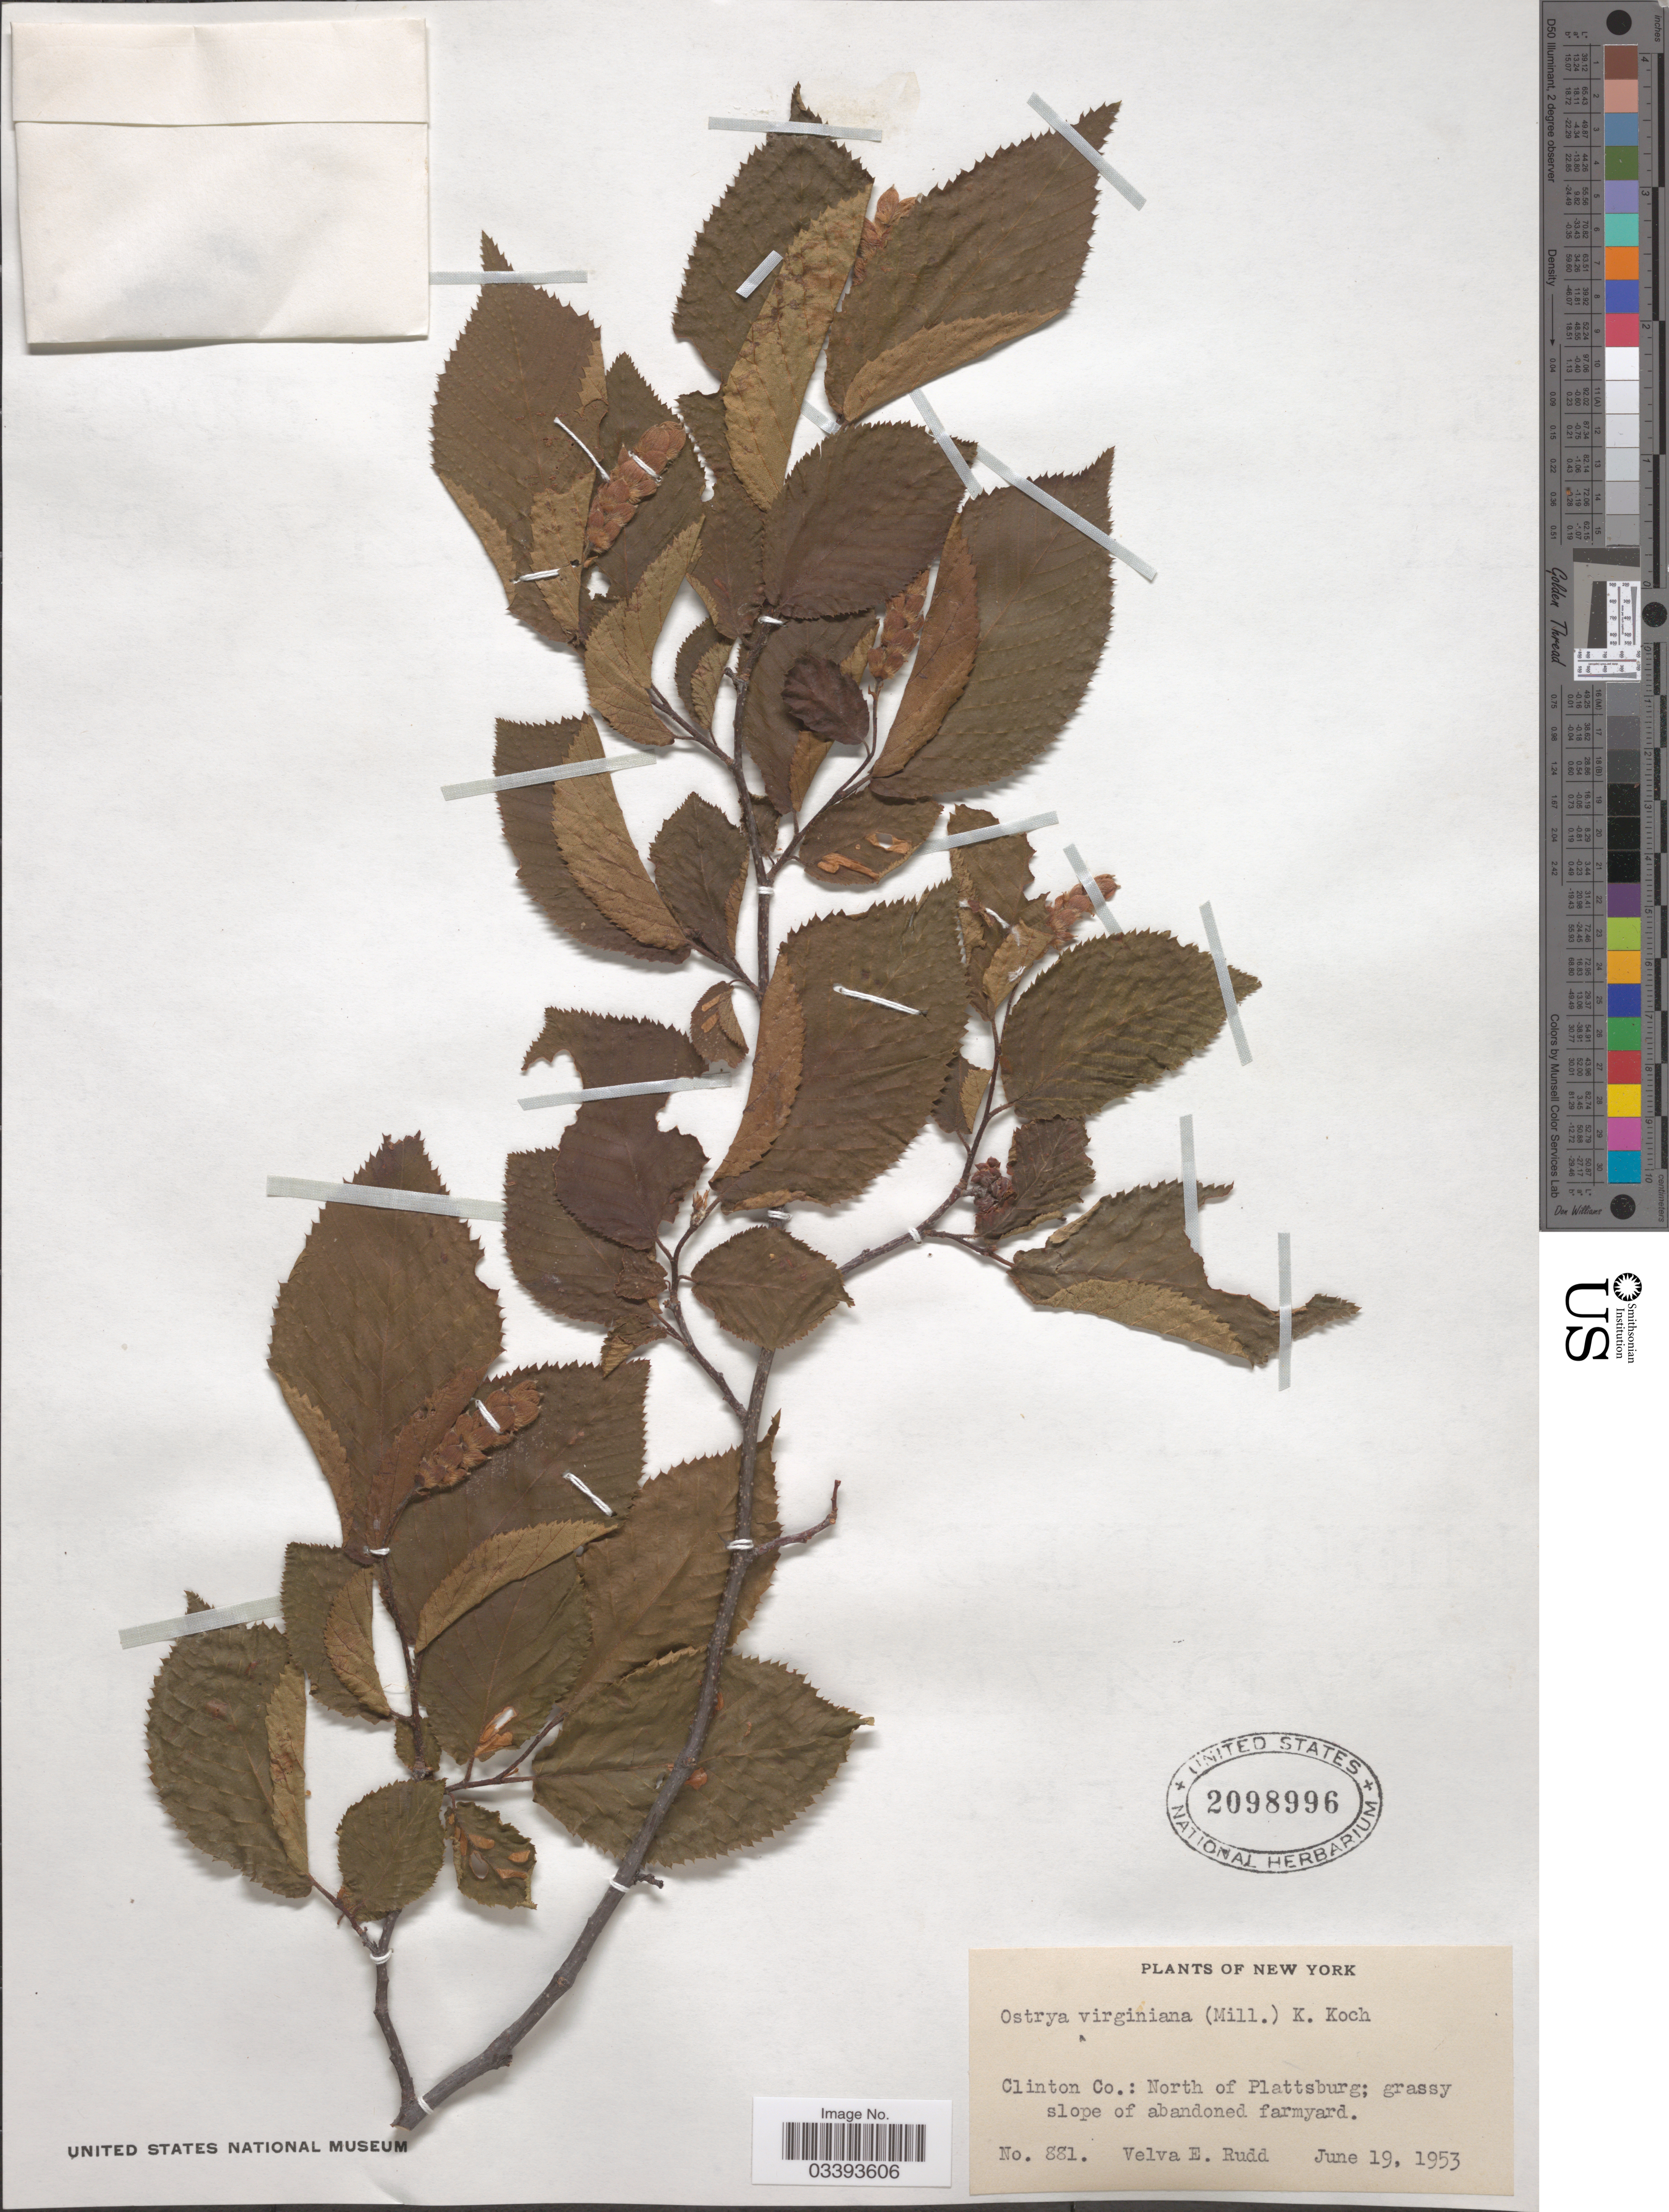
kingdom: Plantae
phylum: Tracheophyta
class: Magnoliopsida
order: Fagales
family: Betulaceae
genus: Ostrya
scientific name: Ostrya virginiana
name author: (Mill.) K. Koch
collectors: V. E. Rudd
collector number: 881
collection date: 1953-06-19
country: United States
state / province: New York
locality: Clinton Co: North of Plattsburg.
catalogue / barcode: US 2098996